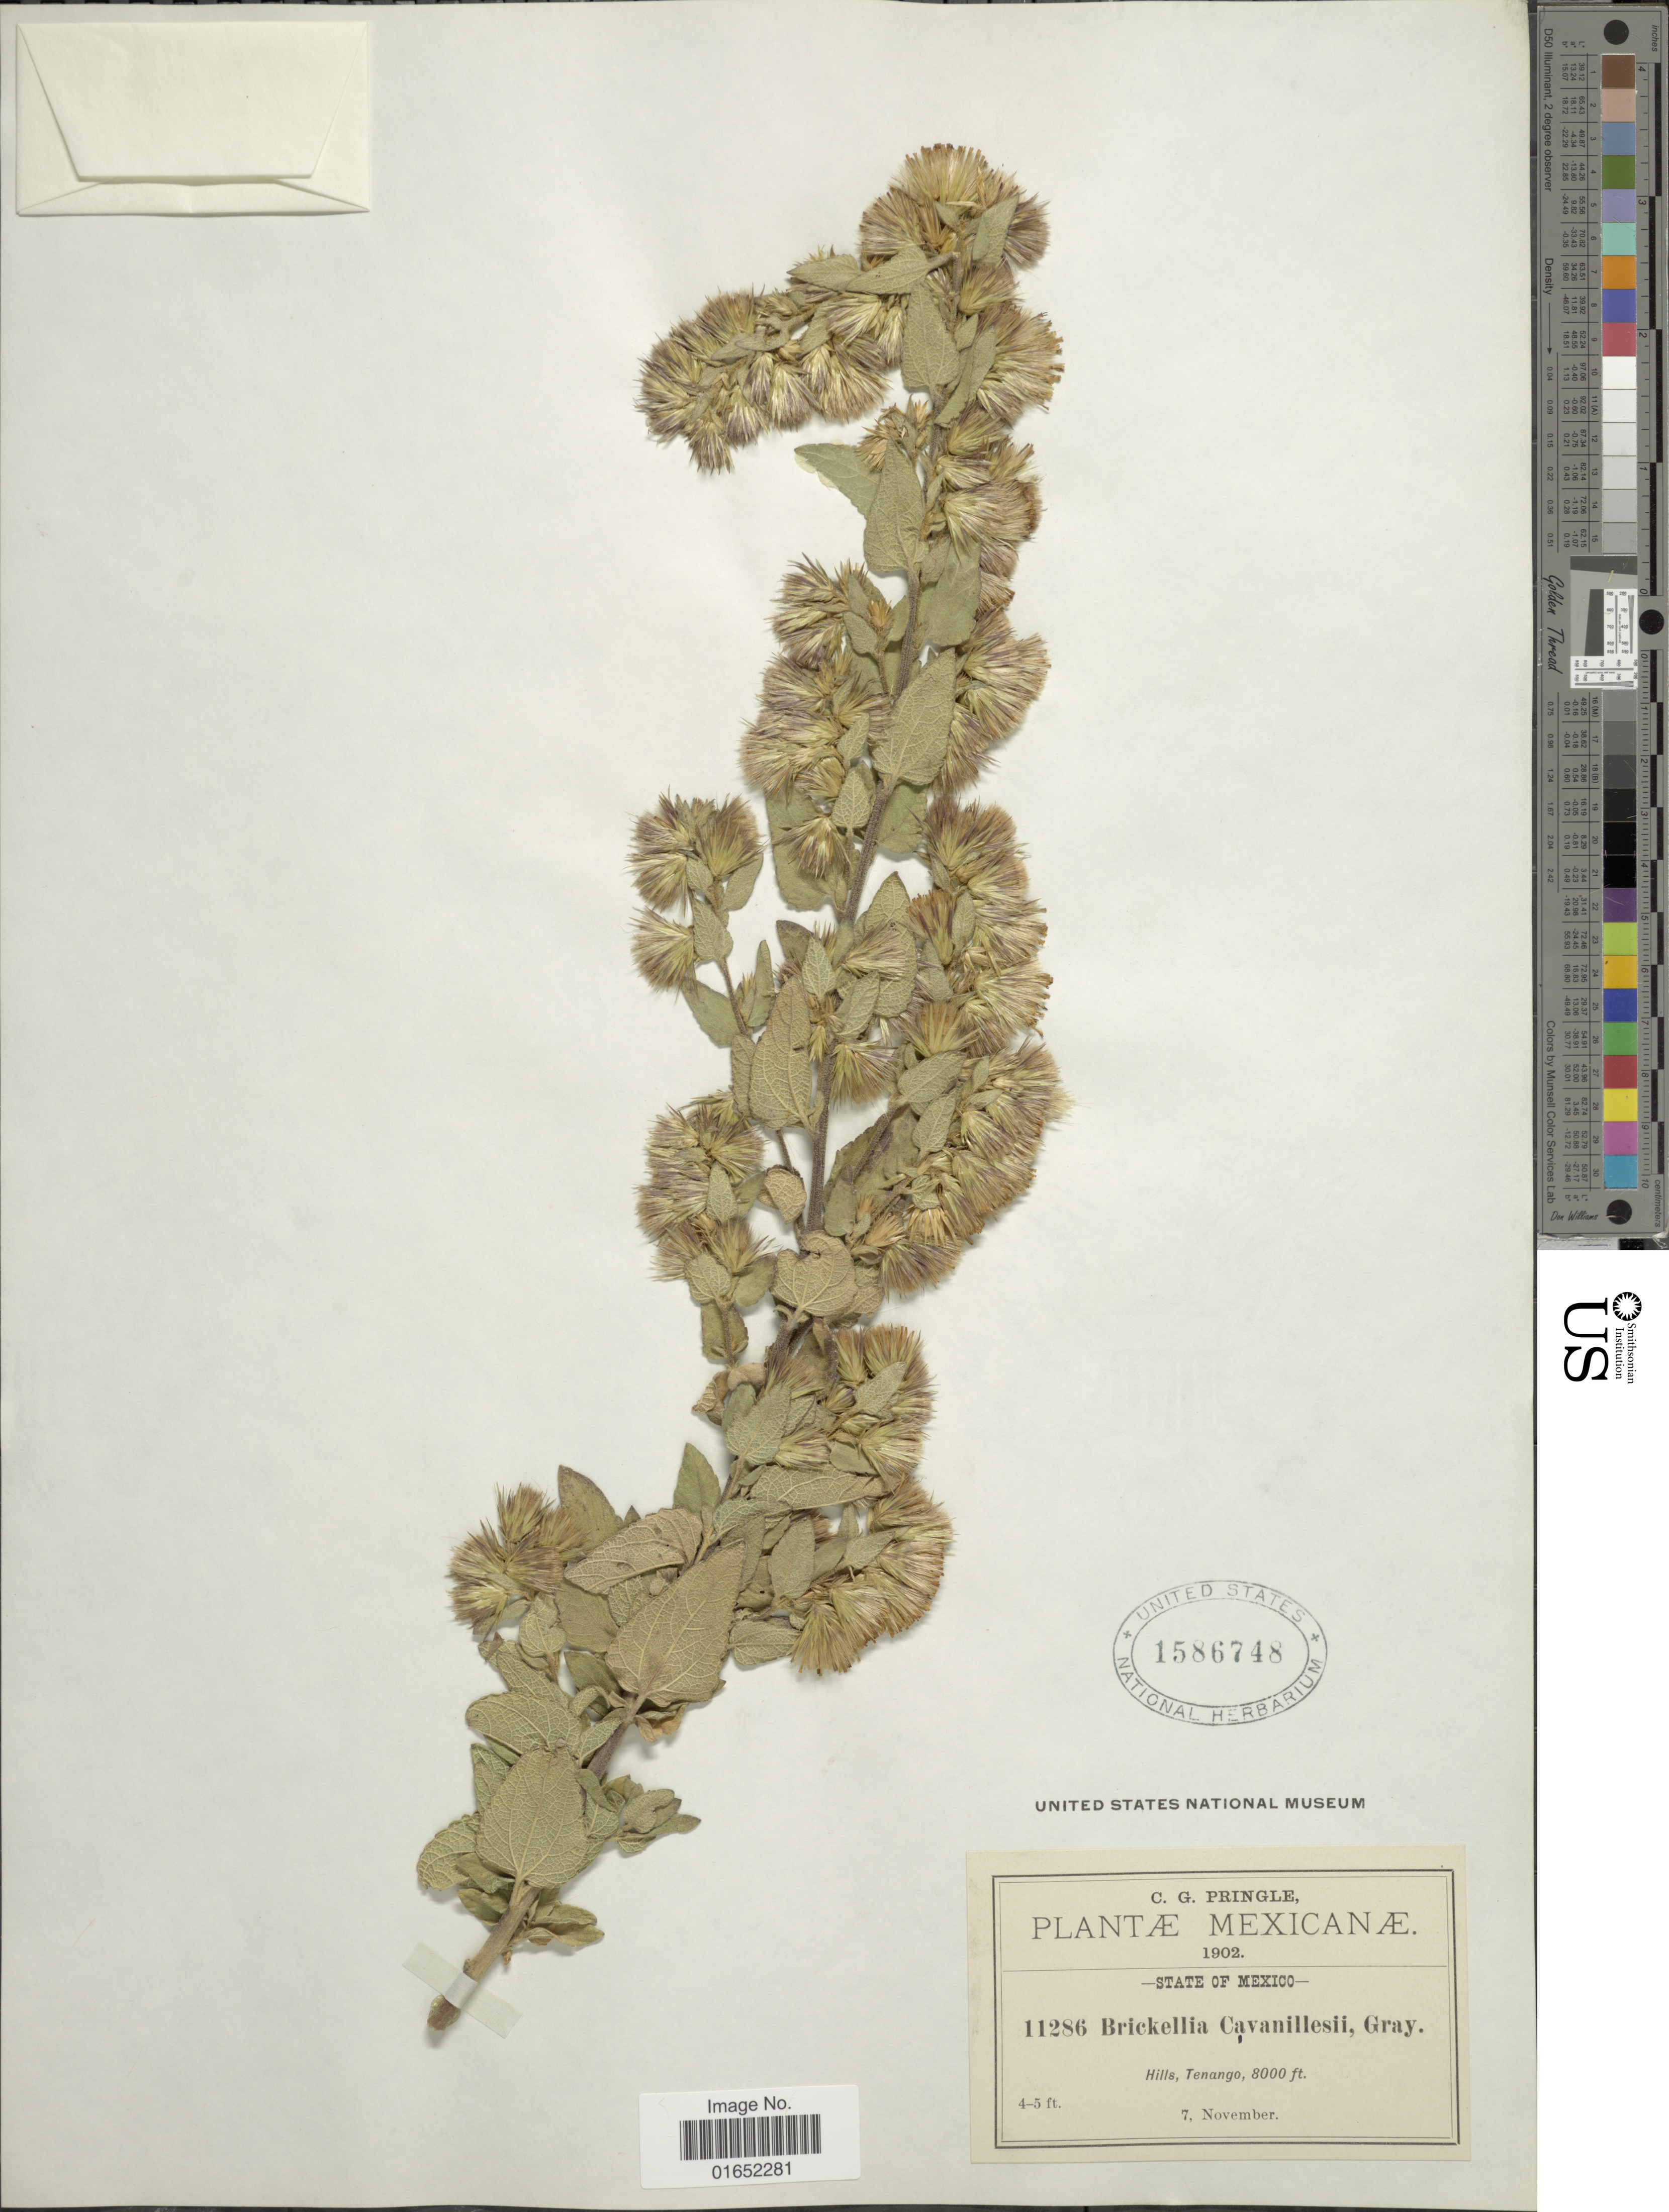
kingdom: Plantae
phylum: Tracheophyta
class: Magnoliopsida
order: Asterales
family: Asteraceae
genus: Brickellia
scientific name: Brickellia secundiflora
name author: (Lag.) A. Gray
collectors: C. G. Pringle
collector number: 11286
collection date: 1902-11-07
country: Mexico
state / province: México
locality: Hills, Tenango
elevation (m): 2438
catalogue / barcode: US 1586748